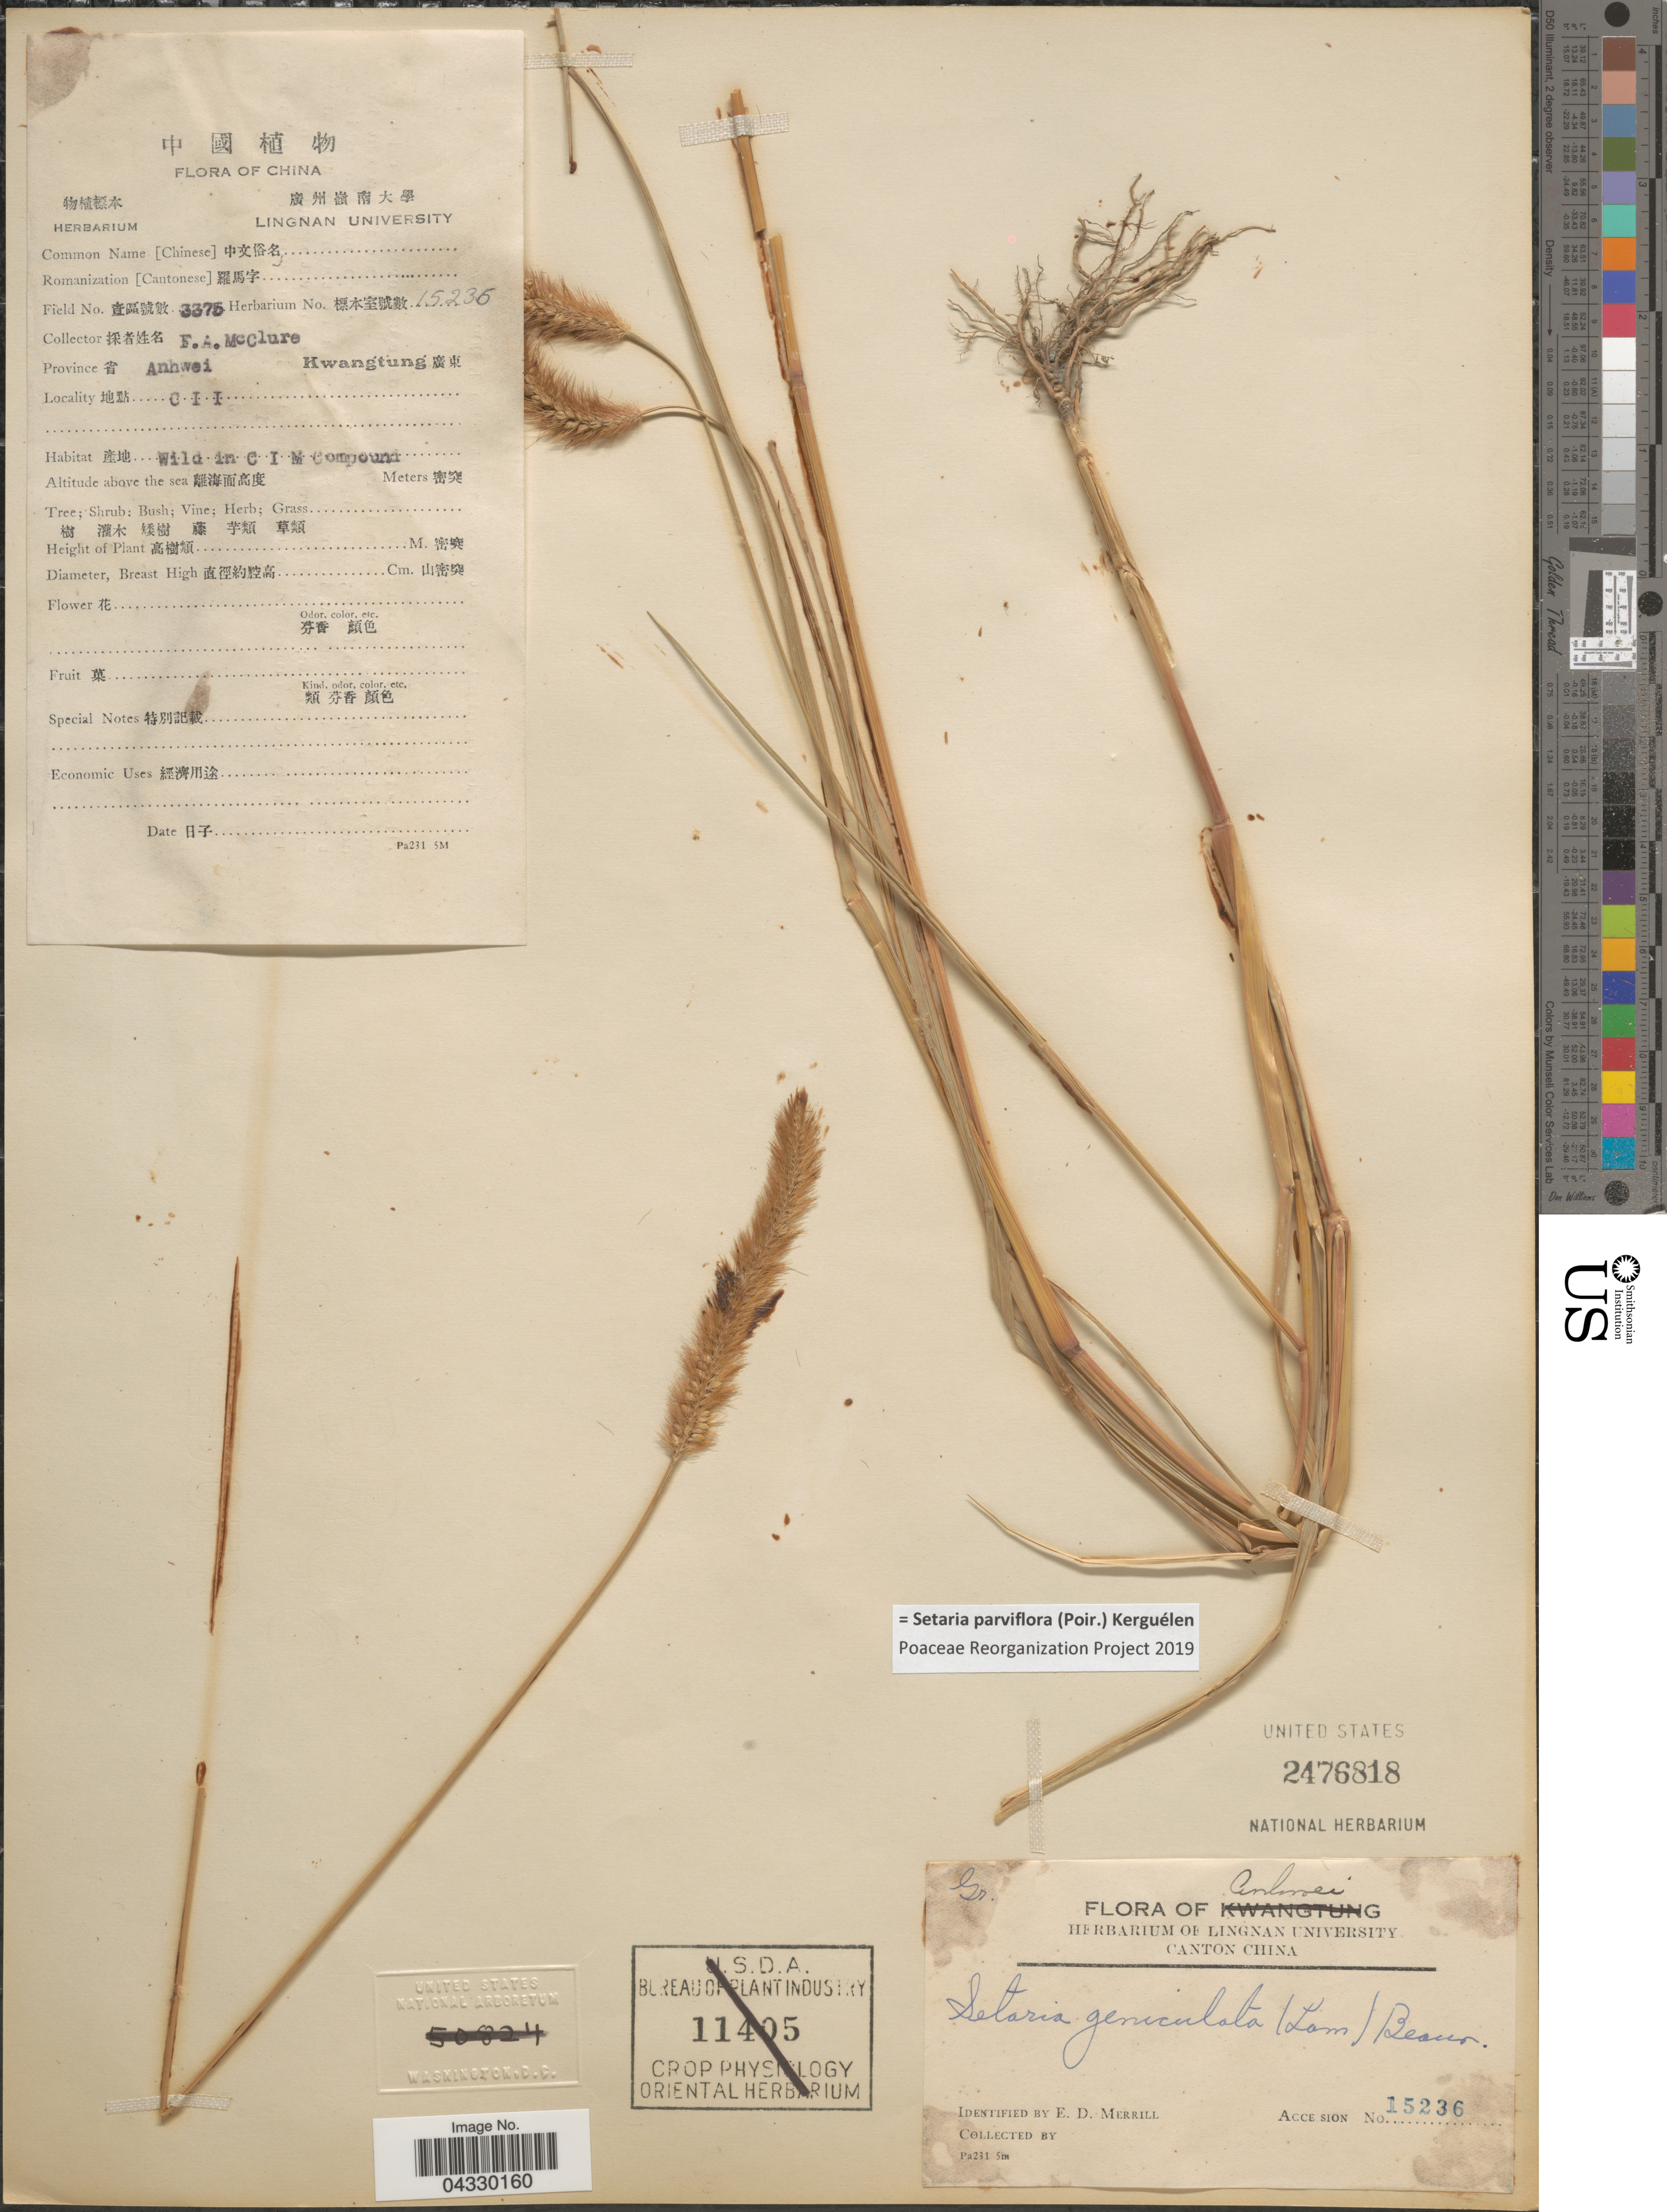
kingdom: Plantae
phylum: Tracheophyta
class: Liliopsida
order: Poales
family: Poaceae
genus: Setaria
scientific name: Setaria parviflora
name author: (Poir.) Kerguélen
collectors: F. A. McClure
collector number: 3375/15236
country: China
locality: Province Anhwei Kwangtung X. C. I. I.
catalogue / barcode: US 2476818